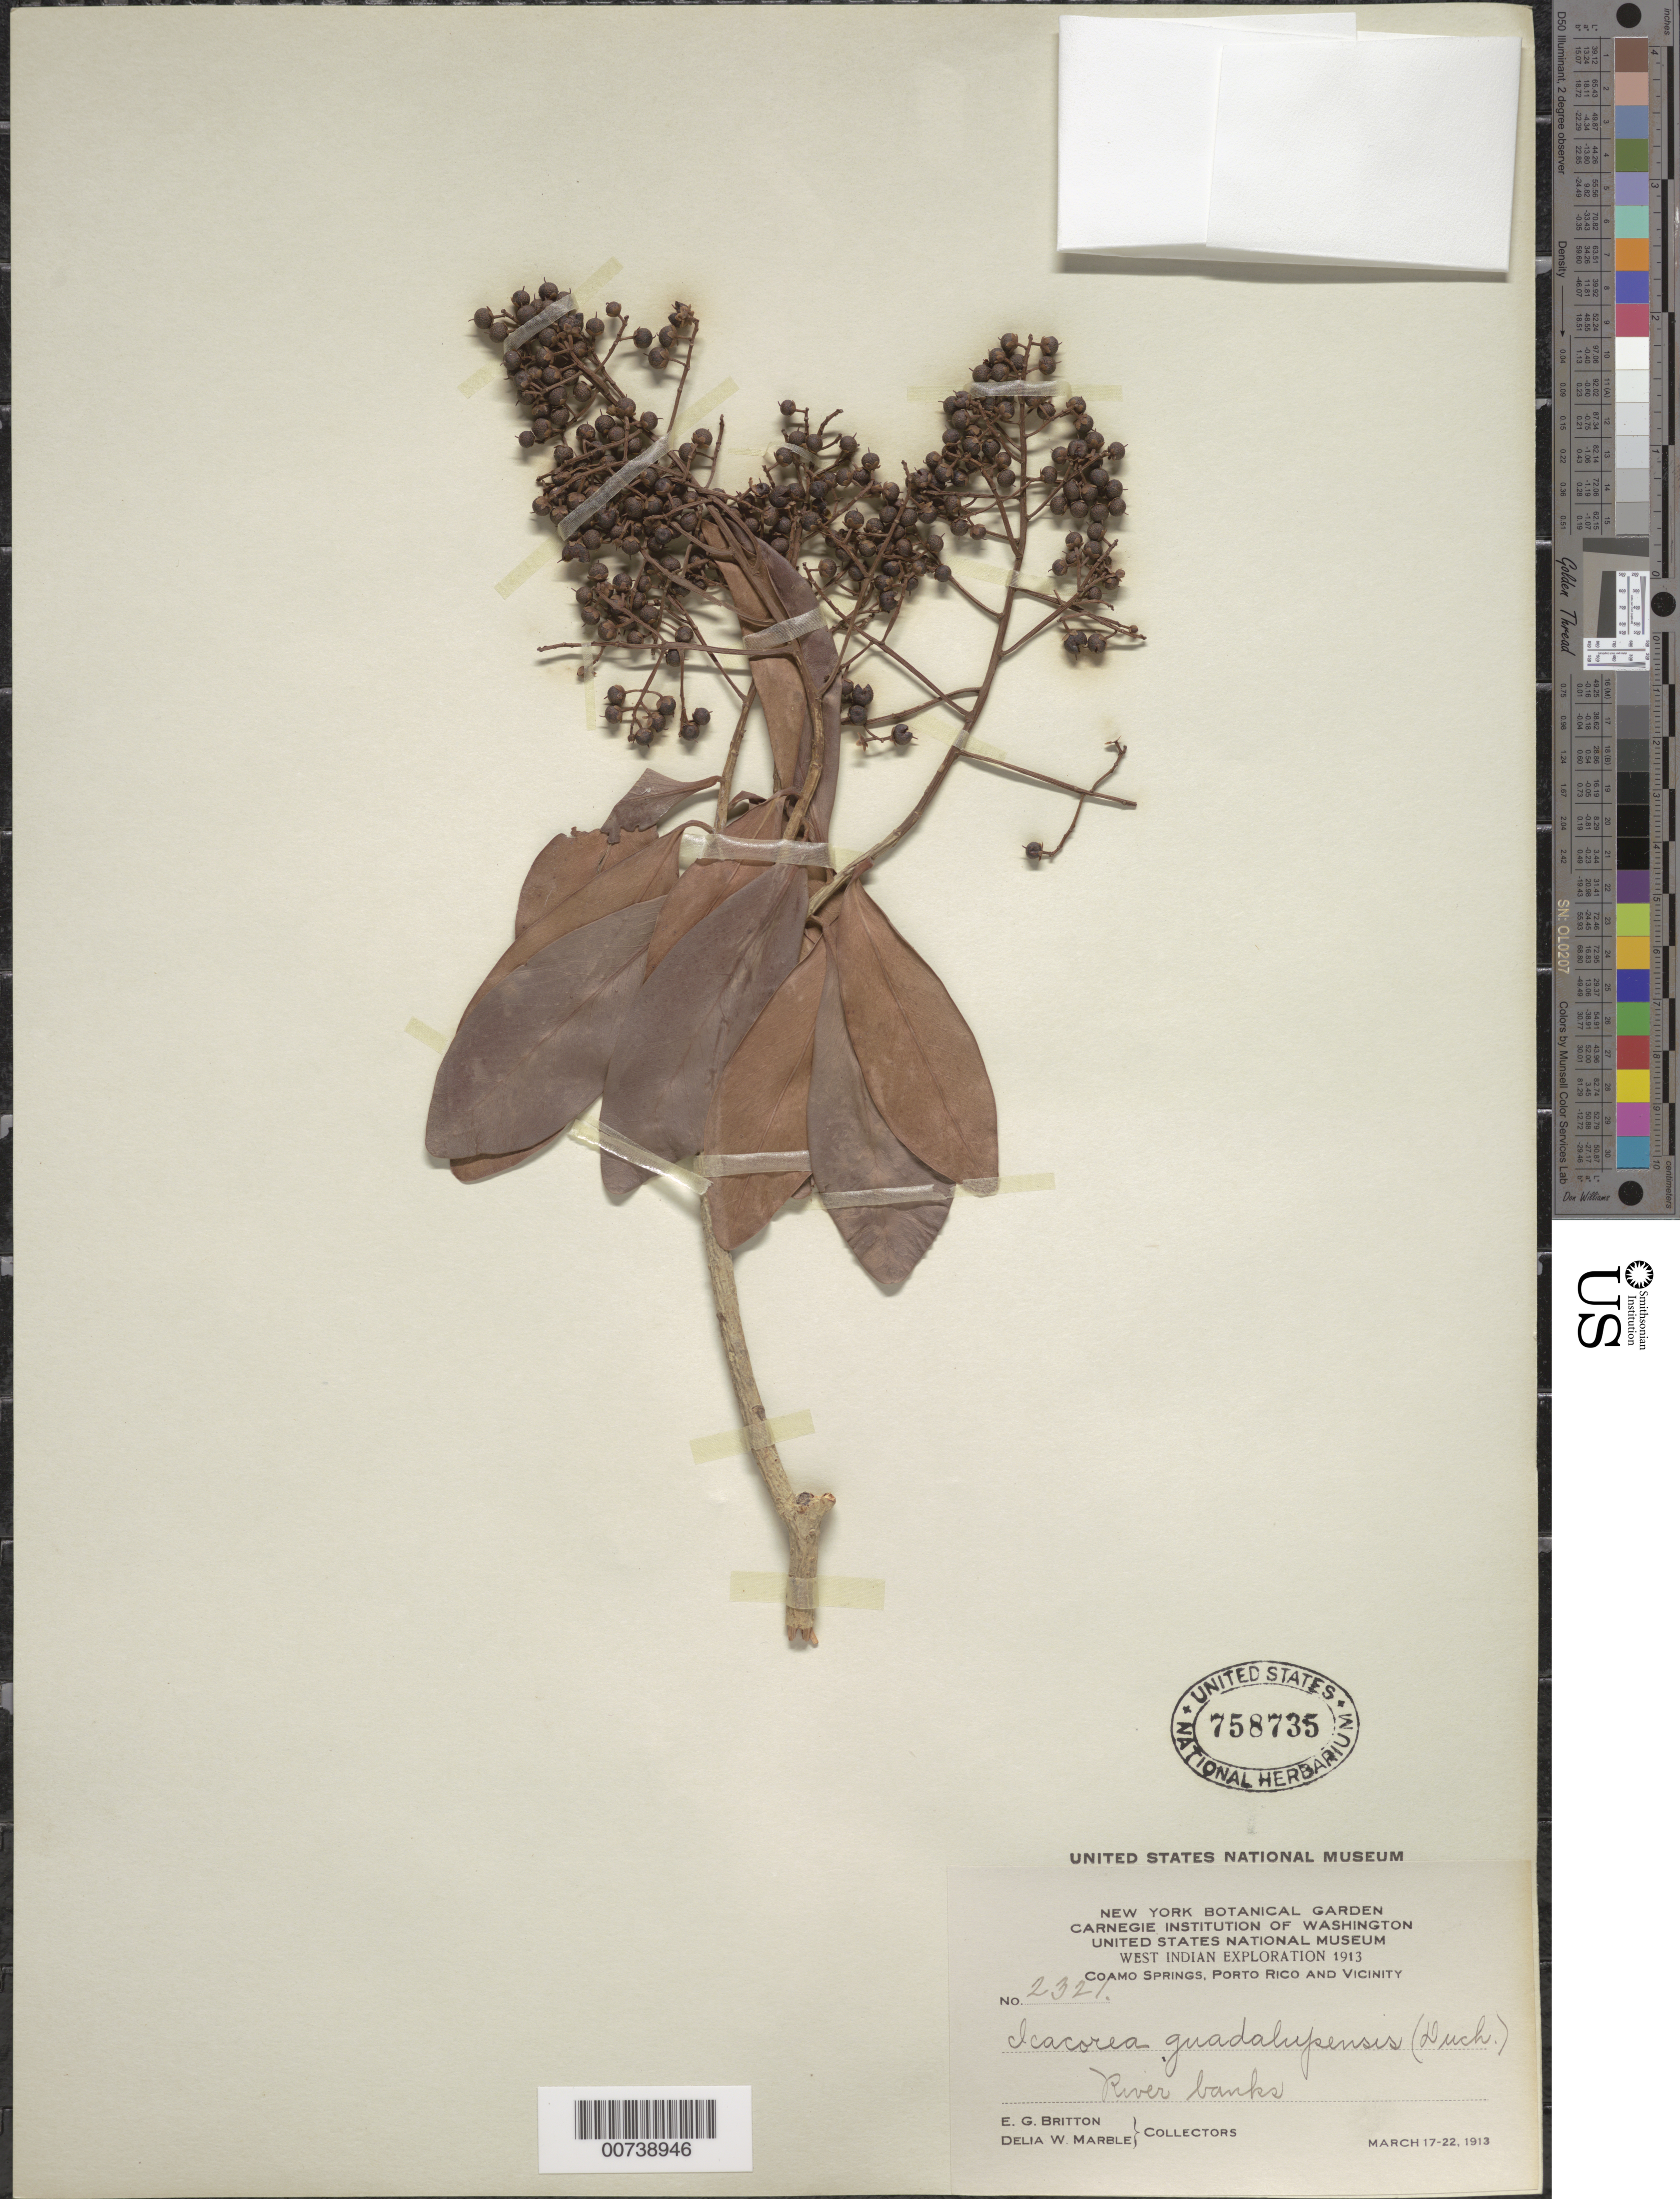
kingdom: Plantae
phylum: Tracheophyta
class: Magnoliopsida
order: Ericales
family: Primulaceae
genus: Ardisia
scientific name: Ardisia obovata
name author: Desv. ex Ham.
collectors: N. Britton & D. W. Marble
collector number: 2321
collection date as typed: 17 Mar 1913 to 22 Mar 1913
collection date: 1913-03-17/1913-03-22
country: Puerto Rico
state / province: Coamo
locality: Coamo Springs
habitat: River banks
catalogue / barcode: US 758735